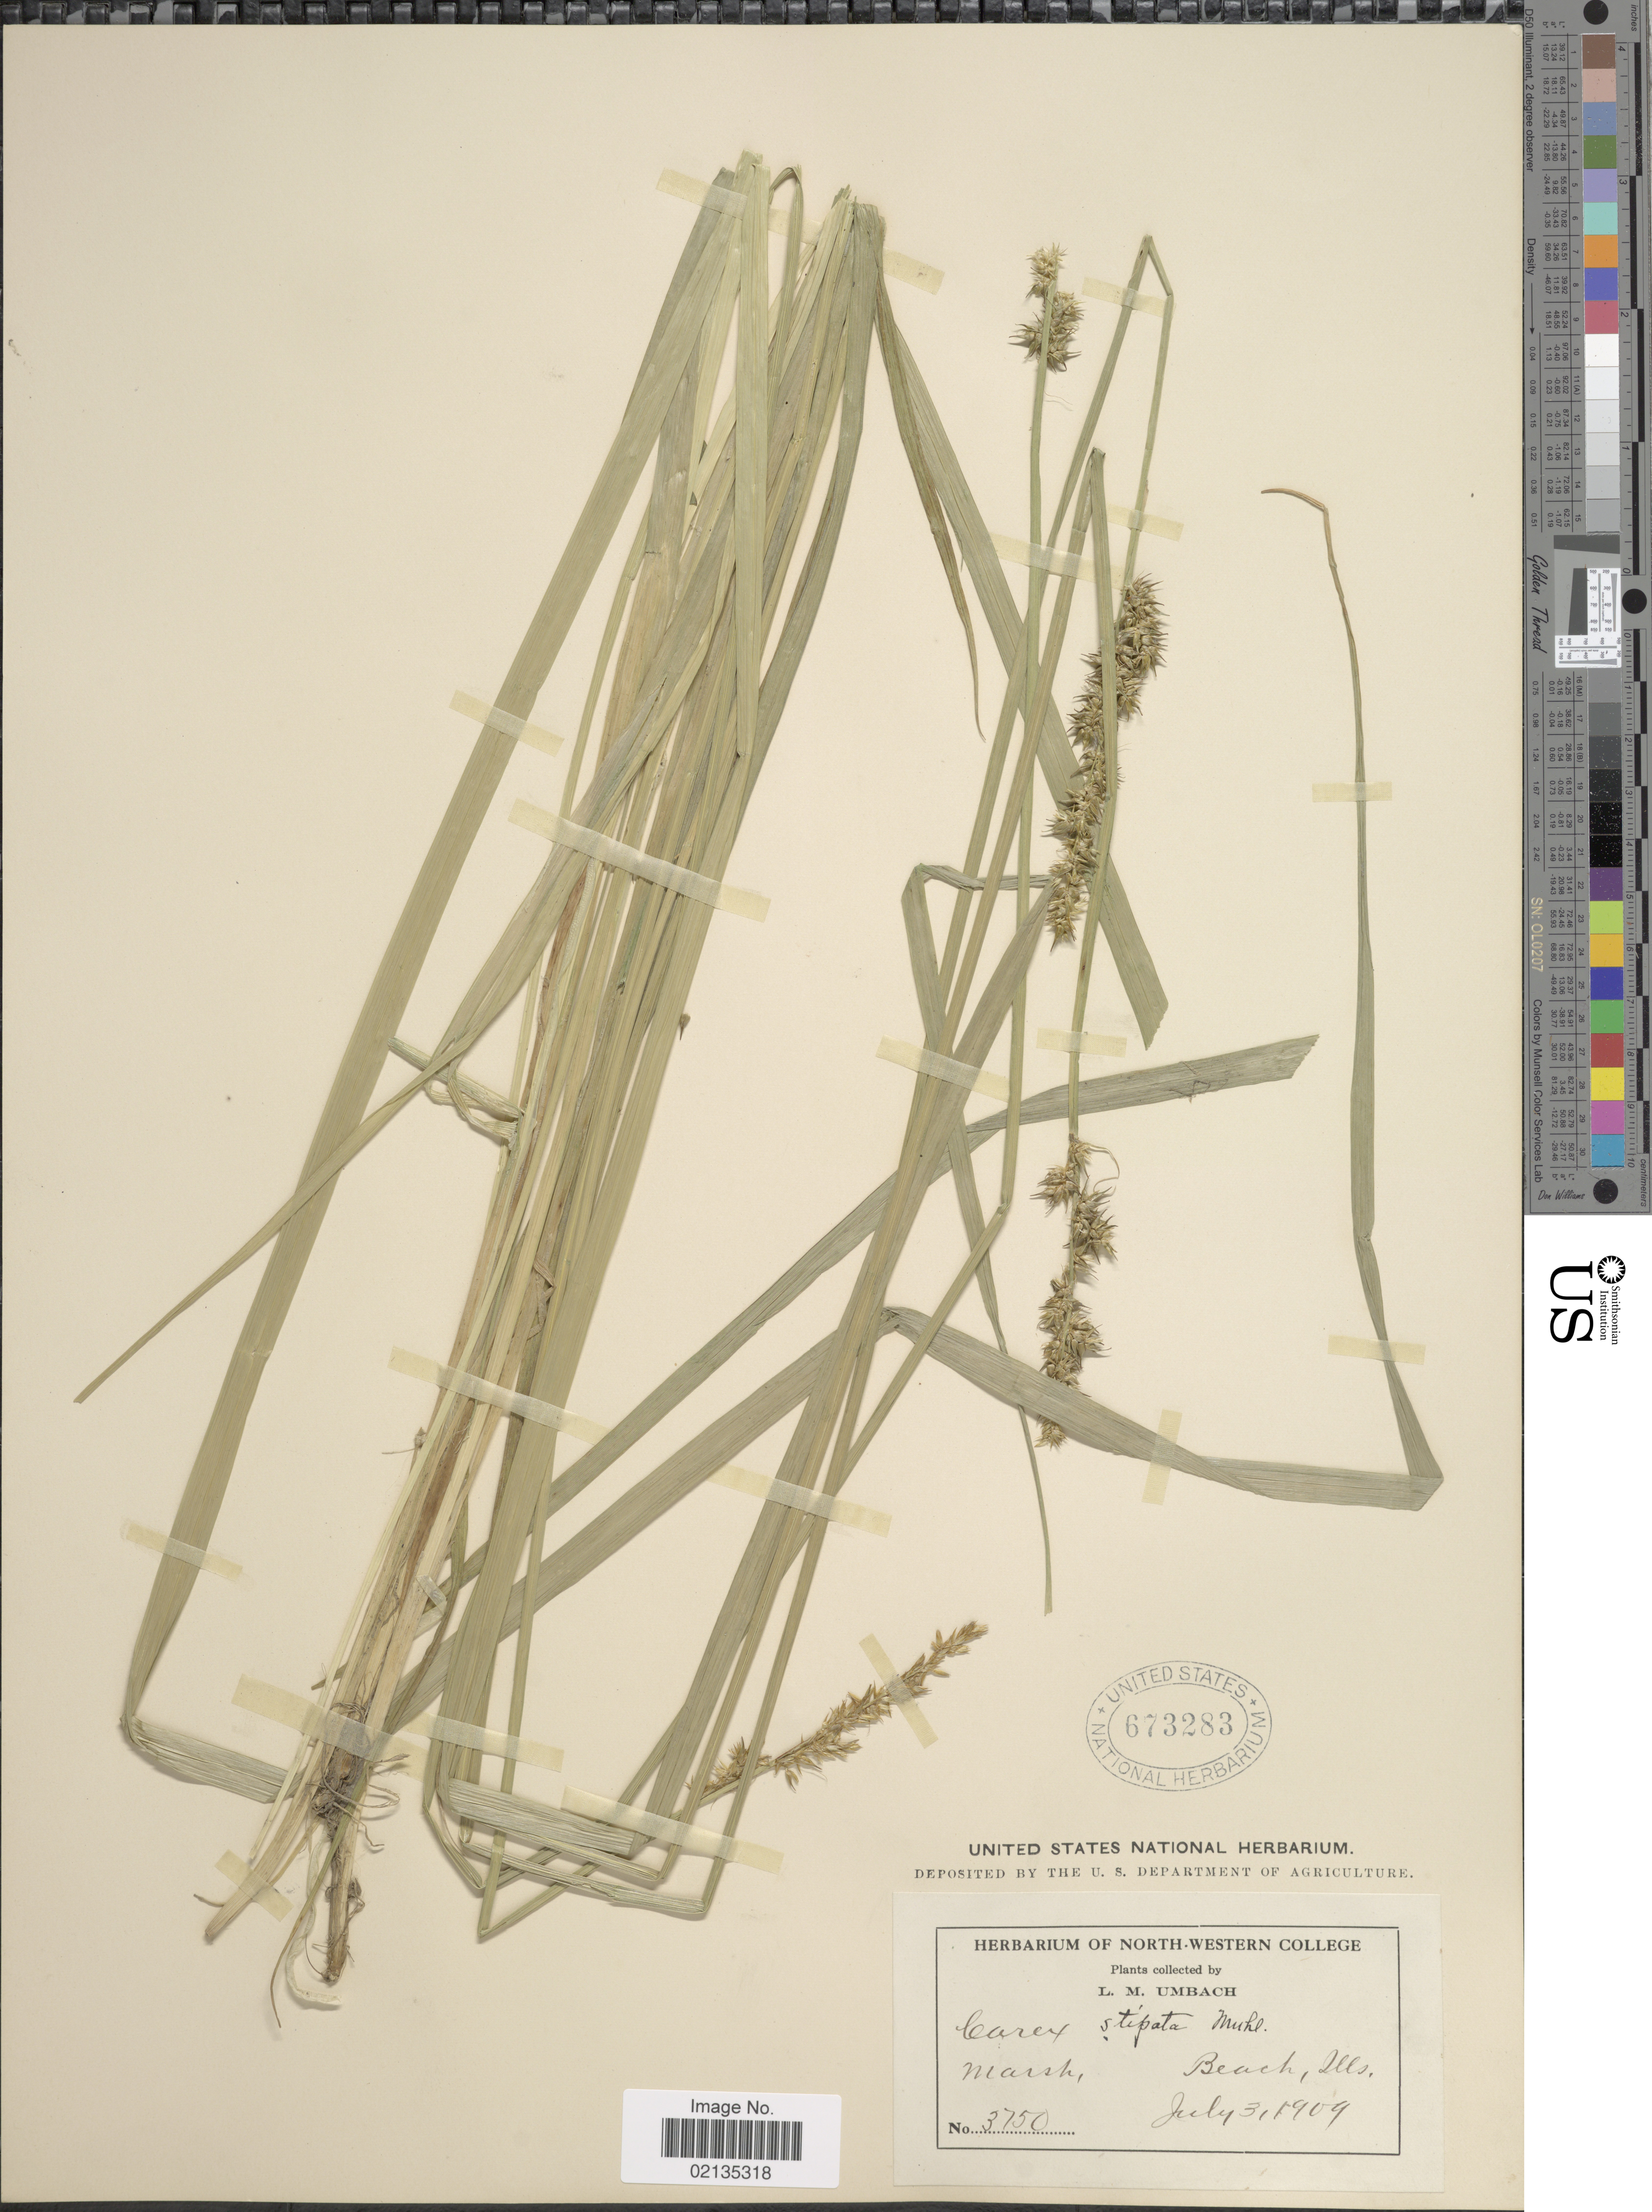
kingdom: Plantae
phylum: Tracheophyta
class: Liliopsida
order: Poales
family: Cyperaceae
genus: Carex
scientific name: Carex stipata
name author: Muhl. ex Willd.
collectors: L. M. Umbach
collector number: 3750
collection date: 1909-07-03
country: United States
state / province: Illinois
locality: Marsh, Beach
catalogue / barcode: US 673283